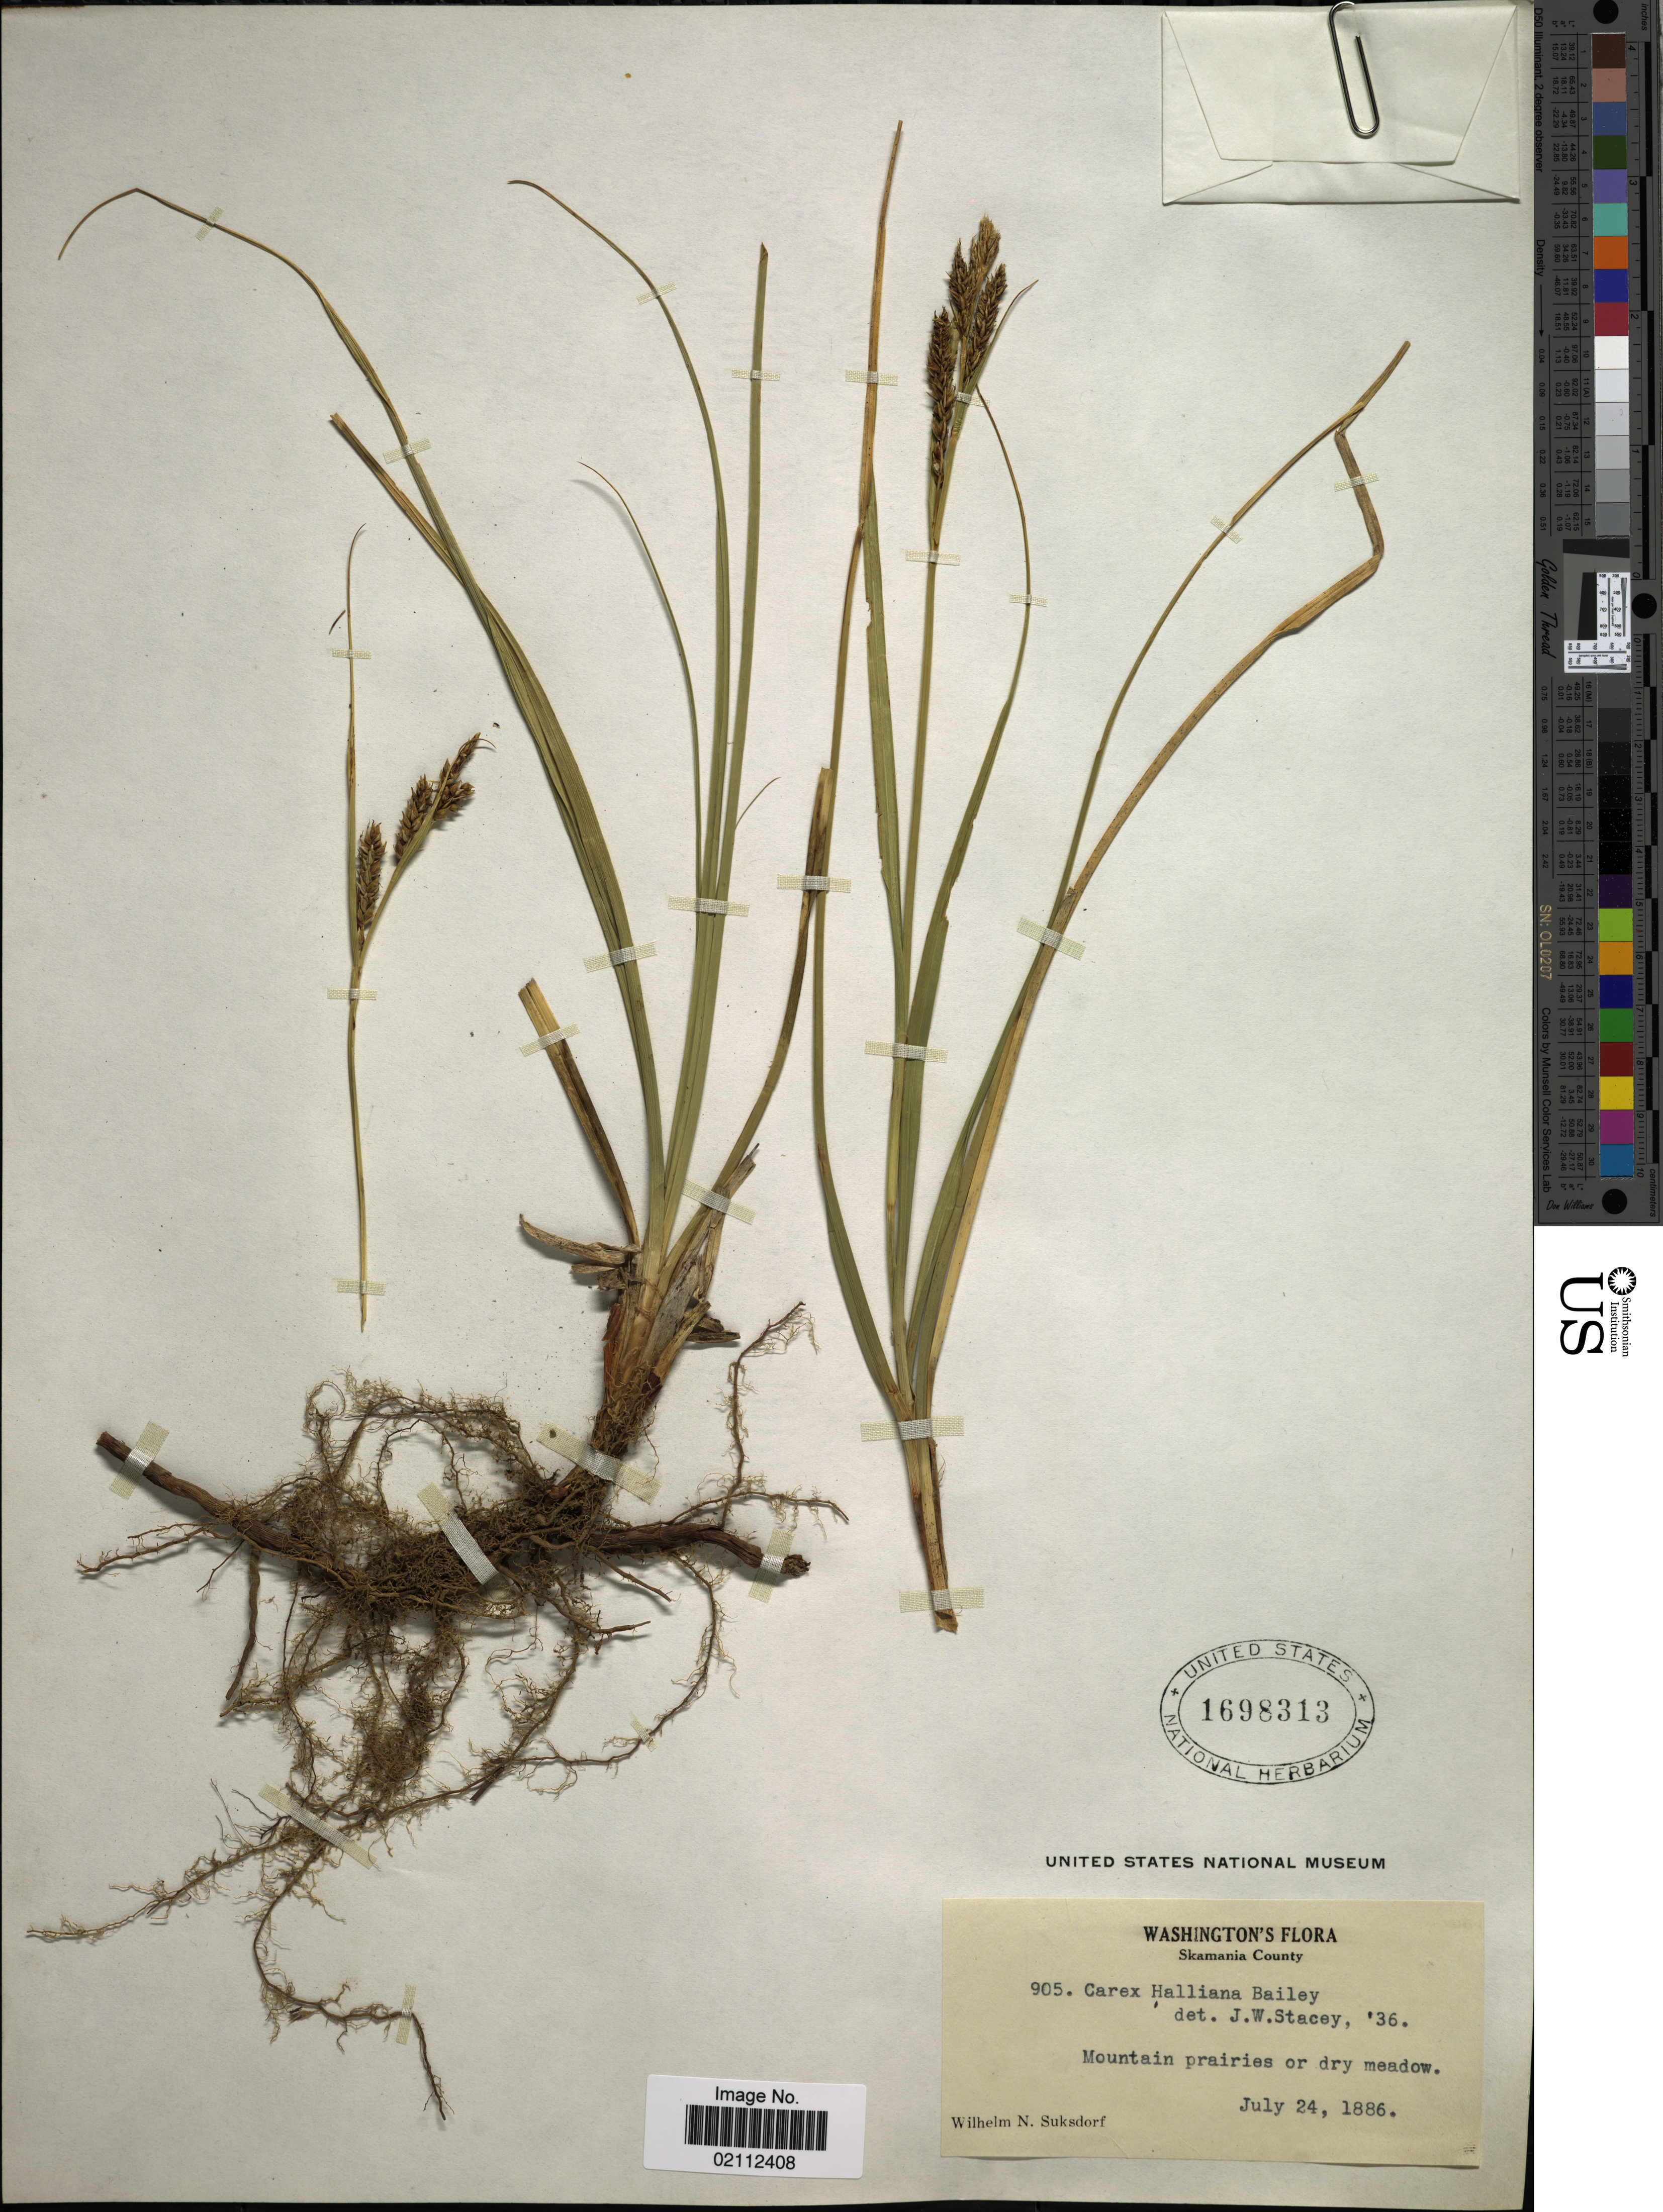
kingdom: Plantae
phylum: Tracheophyta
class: Liliopsida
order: Poales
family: Cyperaceae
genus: Carex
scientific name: Carex halliana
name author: L.H. Bailey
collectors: W. N. Suksdorf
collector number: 905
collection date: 1886-07-24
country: United States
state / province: Washington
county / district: Skamania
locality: Skamania County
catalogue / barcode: US 1698313